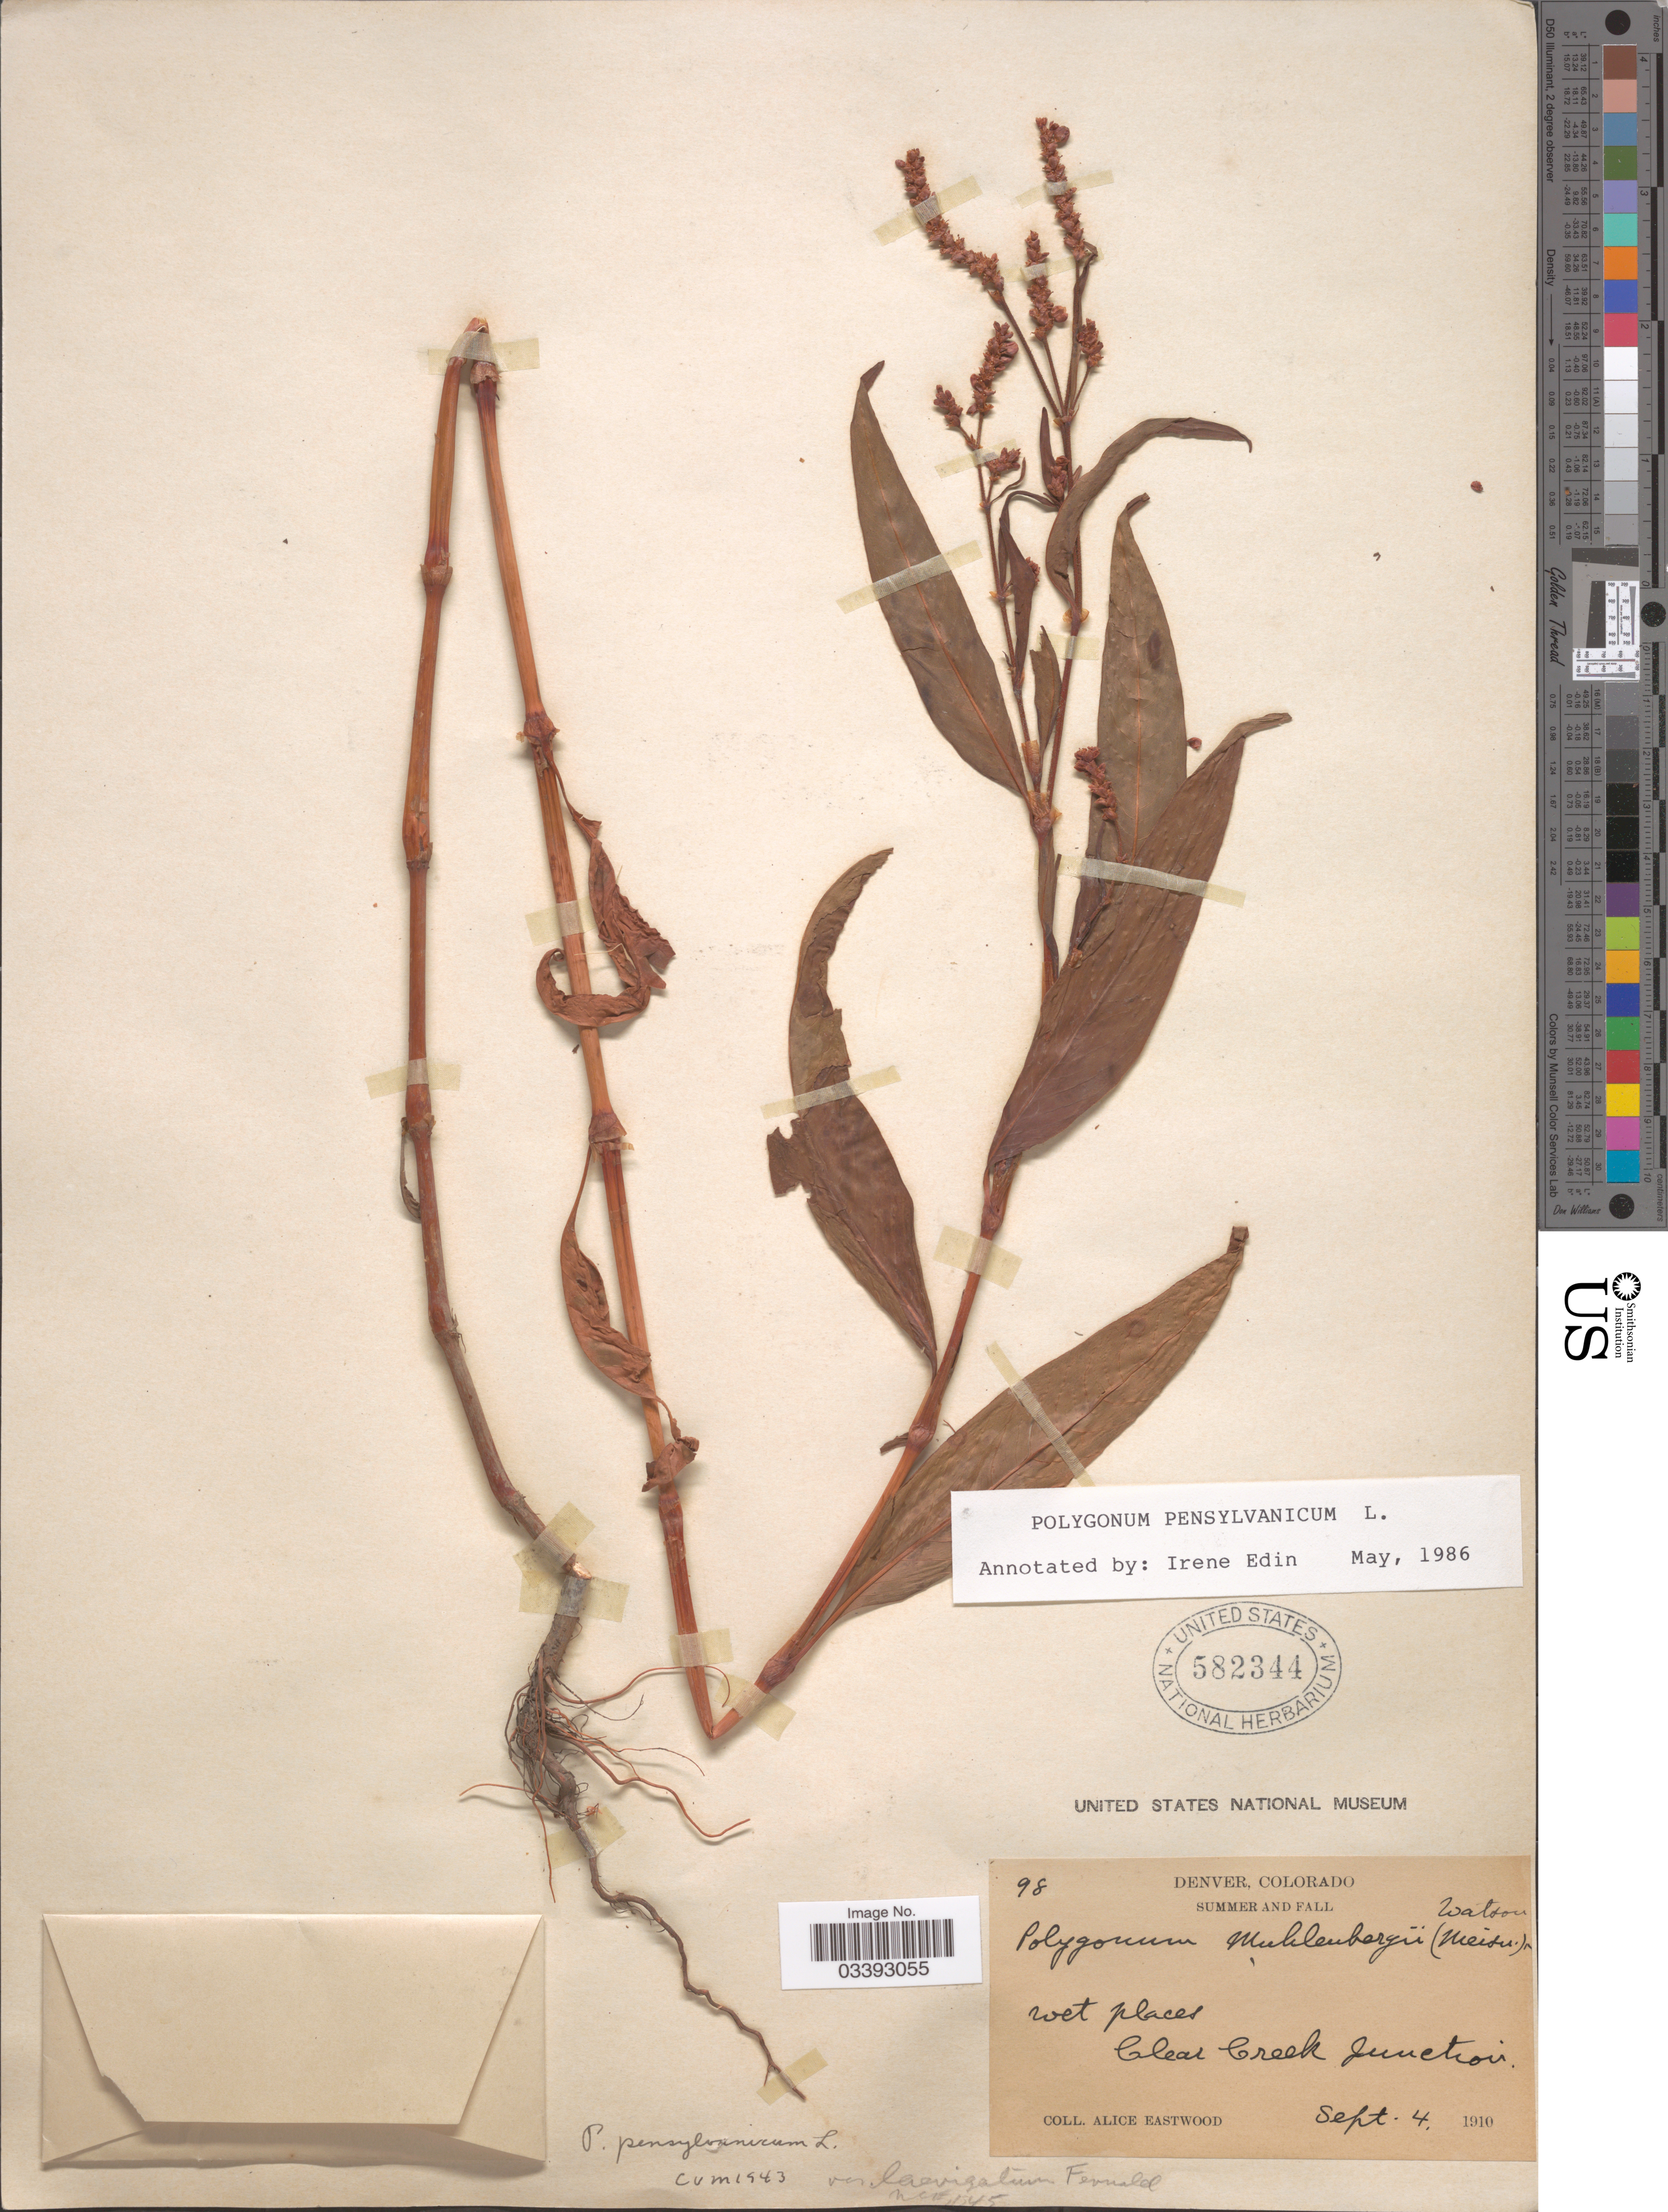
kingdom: Plantae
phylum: Tracheophyta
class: Magnoliopsida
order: Caryophyllales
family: Polygonaceae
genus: Persicaria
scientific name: Persicaria pensylvanica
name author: (L.) M. Gómez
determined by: Atha, D. E.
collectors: A. Eastwood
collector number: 98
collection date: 1910-09-04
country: United States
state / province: Colorado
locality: Denver. Clear Creek Junction.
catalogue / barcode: US 582344